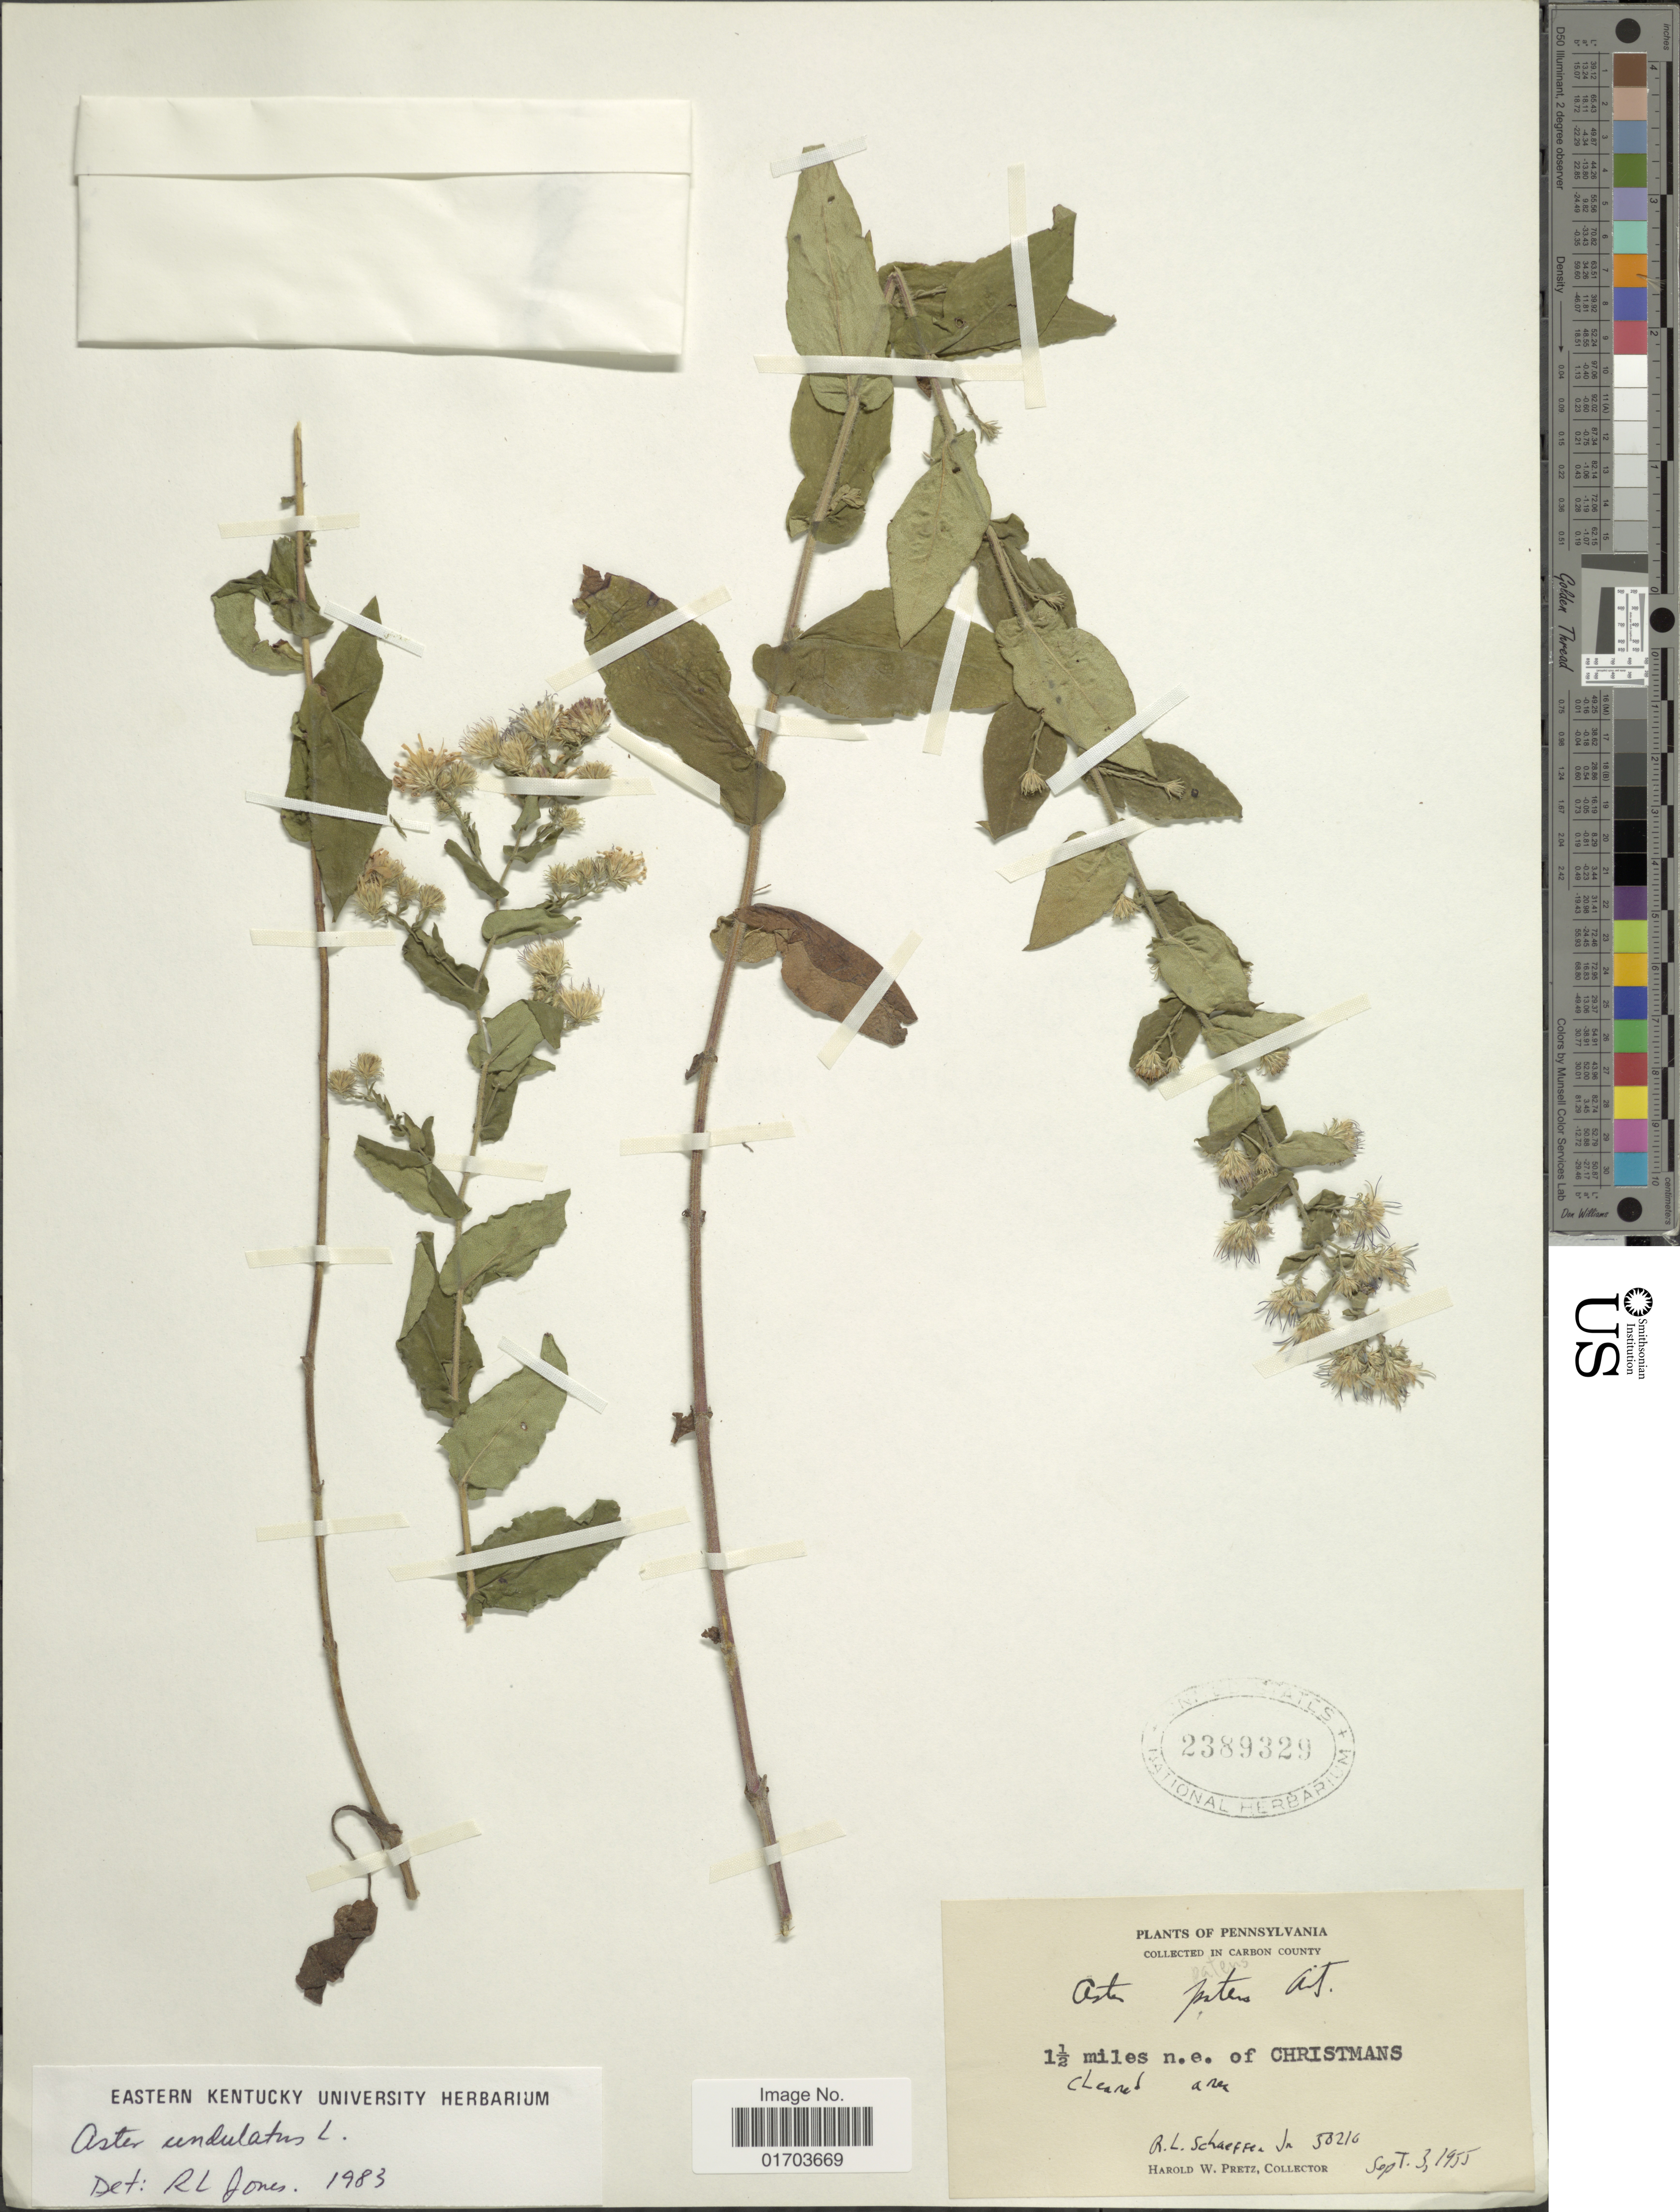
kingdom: Plantae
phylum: Tracheophyta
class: Magnoliopsida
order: Asterales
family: Asteraceae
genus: Symphyotrichum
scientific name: Symphyotrichum undulatum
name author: (L.) G.L. Nesom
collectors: H. W. Pretz & R. L. Schaeffer Jr.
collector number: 50216*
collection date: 1955-09-03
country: United States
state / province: Pennsylvania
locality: Pennsylvania. In Carbon County. 1½ miles n.e. of Christmas. Cleared area.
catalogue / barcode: US 2389329